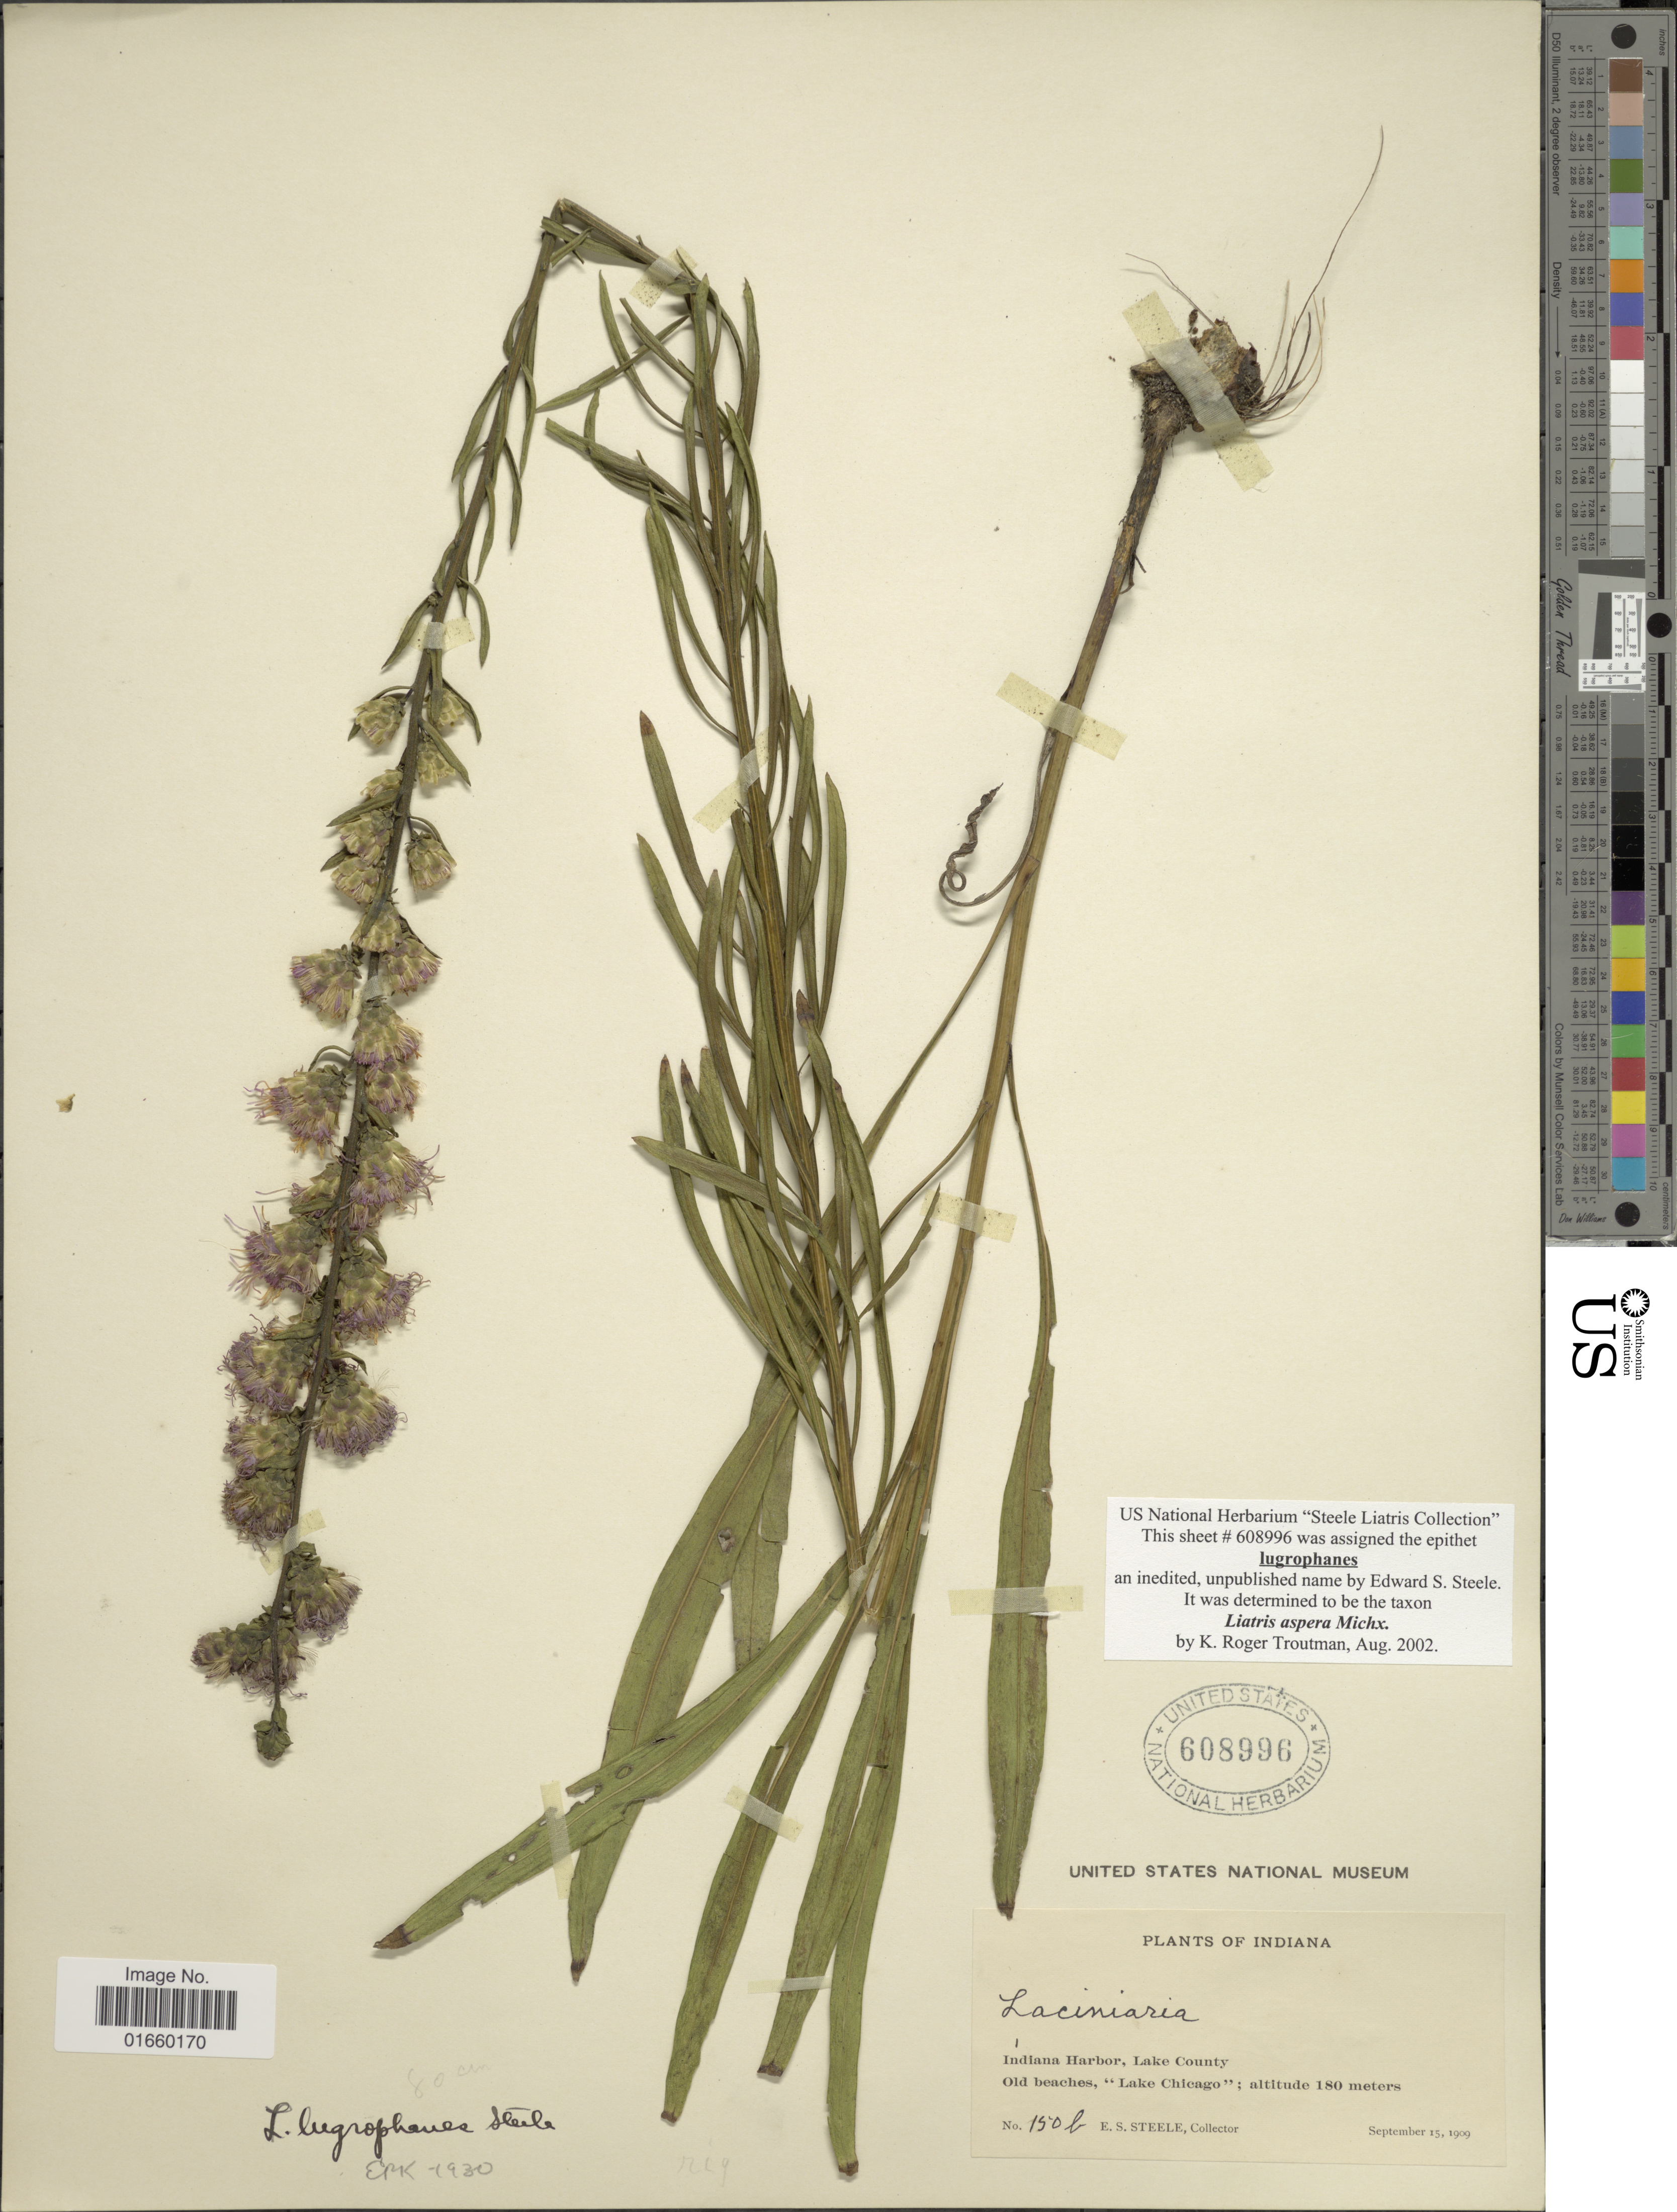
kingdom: Plantae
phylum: Tracheophyta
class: Magnoliopsida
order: Asterales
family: Asteraceae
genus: Liatris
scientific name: Liatris aspera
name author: Michx.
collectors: E. Steele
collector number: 150b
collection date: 1909-09-15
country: United States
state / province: Indiana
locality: Indiana Harbor. Lake County, Old beaches, "Lake Chicago"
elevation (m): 180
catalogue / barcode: US 608996